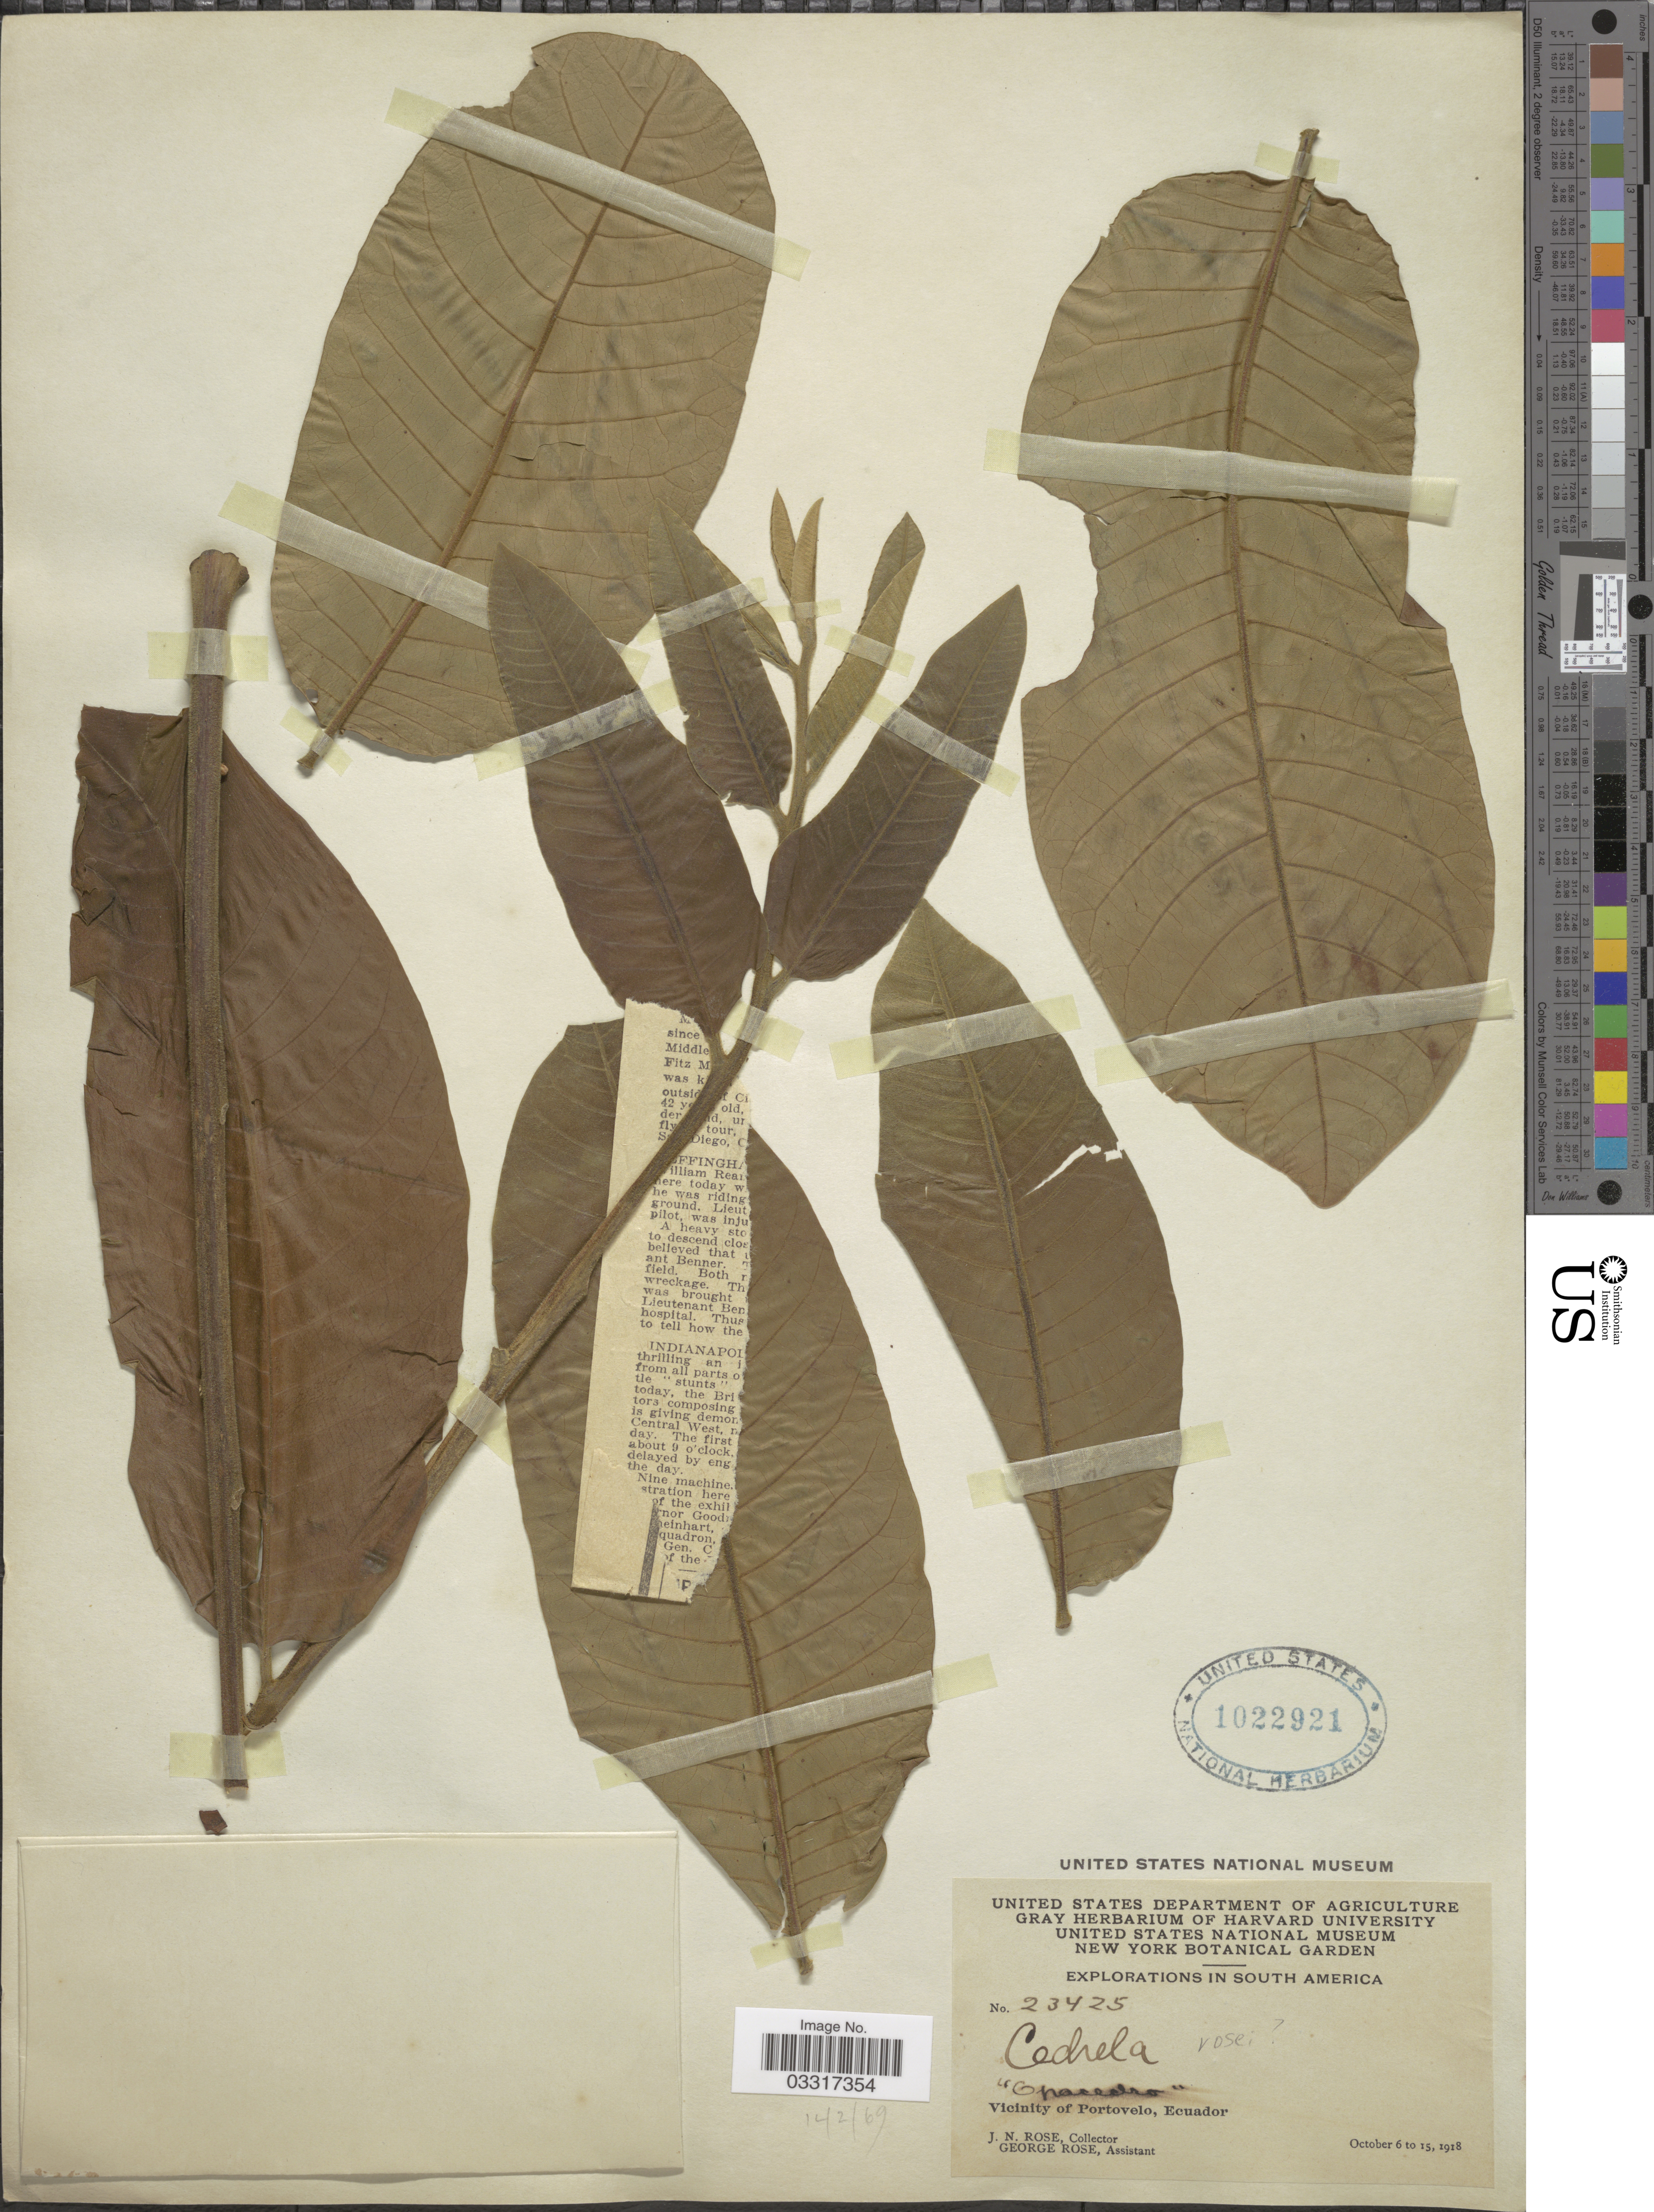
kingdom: Plantae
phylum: Tracheophyta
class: Magnoliopsida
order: Sapindales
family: Meliaceae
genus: Cedrela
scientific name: Cedrela rosei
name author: S.F. Blake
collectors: J. N. Rose & G. Rose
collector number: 23425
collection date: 1918-10-06/1918-10-15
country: Ecuador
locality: Vicinity of Portovelo.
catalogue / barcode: US 1022921